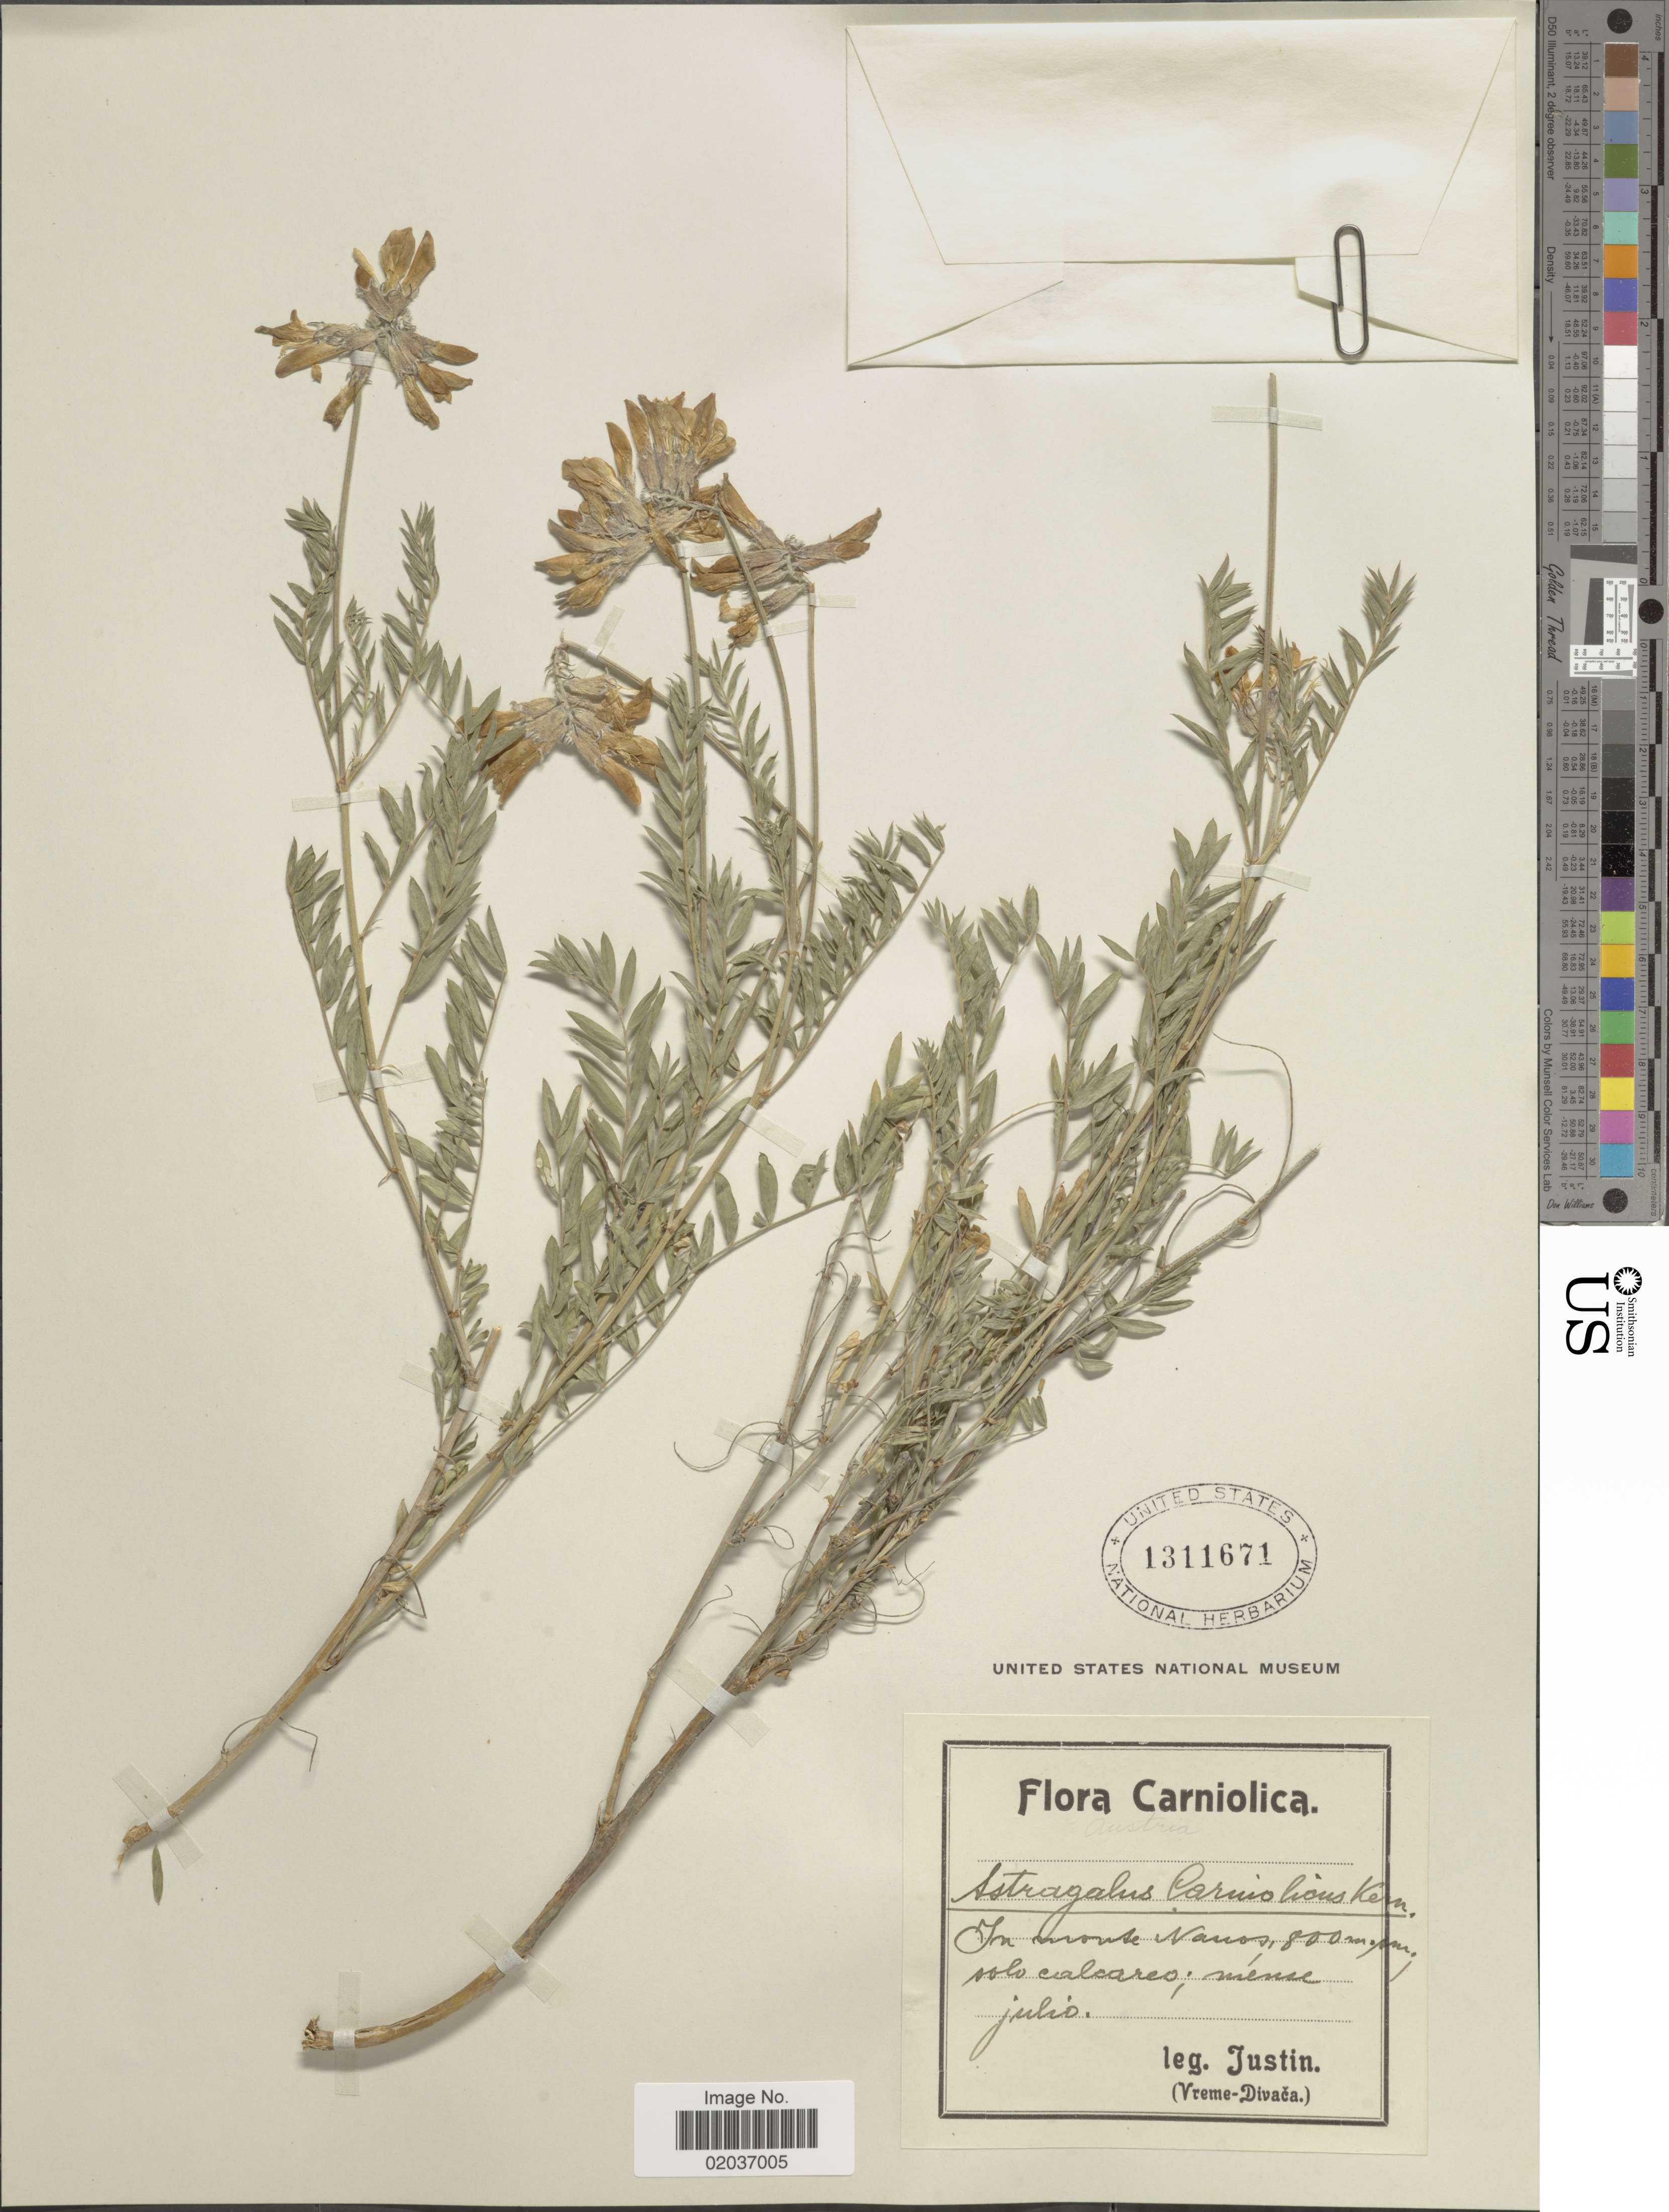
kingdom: Plantae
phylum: Tracheophyta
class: Magnoliopsida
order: Fabales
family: Fabaceae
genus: Astragalus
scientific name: Astragalus carniolicus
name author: A. Kern.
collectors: Justin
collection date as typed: Julio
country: Slovenia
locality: Carniolica. In monte Nanos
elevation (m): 800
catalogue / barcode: US 1311671